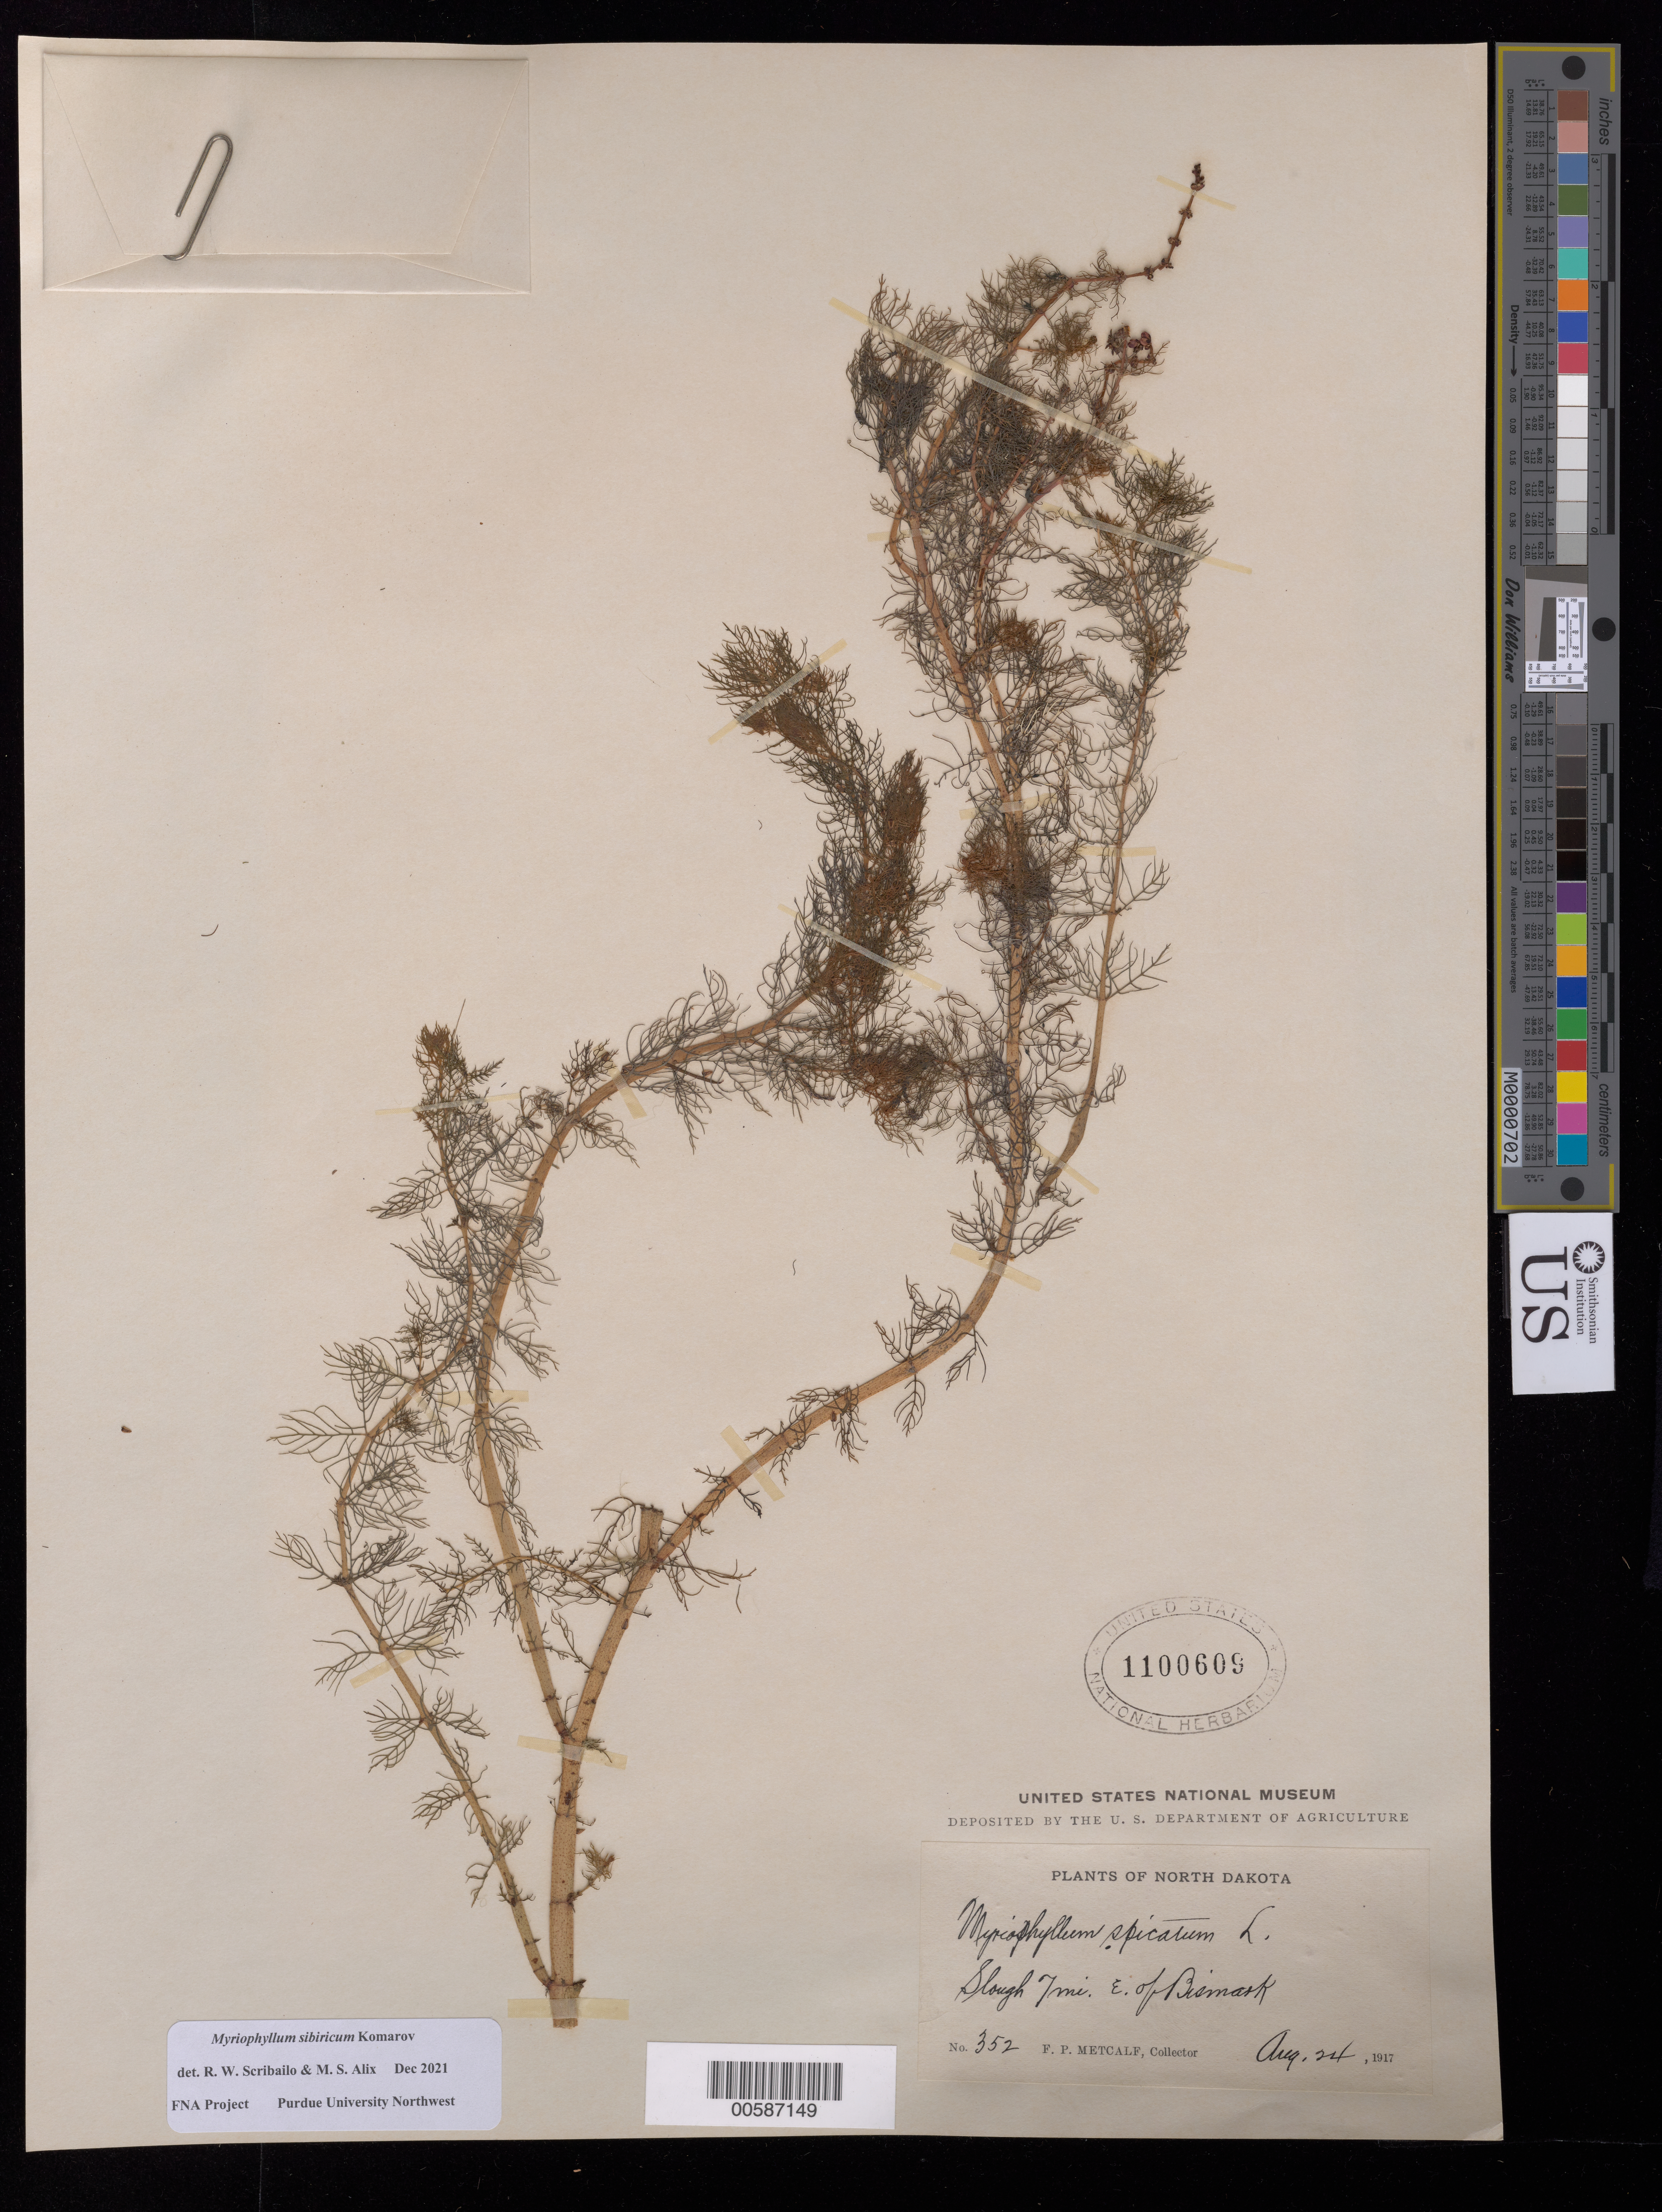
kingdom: Plantae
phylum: Tracheophyta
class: Magnoliopsida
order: Saxifragales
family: Haloragaceae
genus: Myriophyllum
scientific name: Myriophyllum sibiricum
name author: Kom.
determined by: Scribailo, R. W.; Alix, M. S.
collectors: F. P. Metcalf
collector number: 352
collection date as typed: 24 Aug 1917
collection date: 1917-08-24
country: United States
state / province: North Dakota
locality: E of Bismark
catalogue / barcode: US 1100609